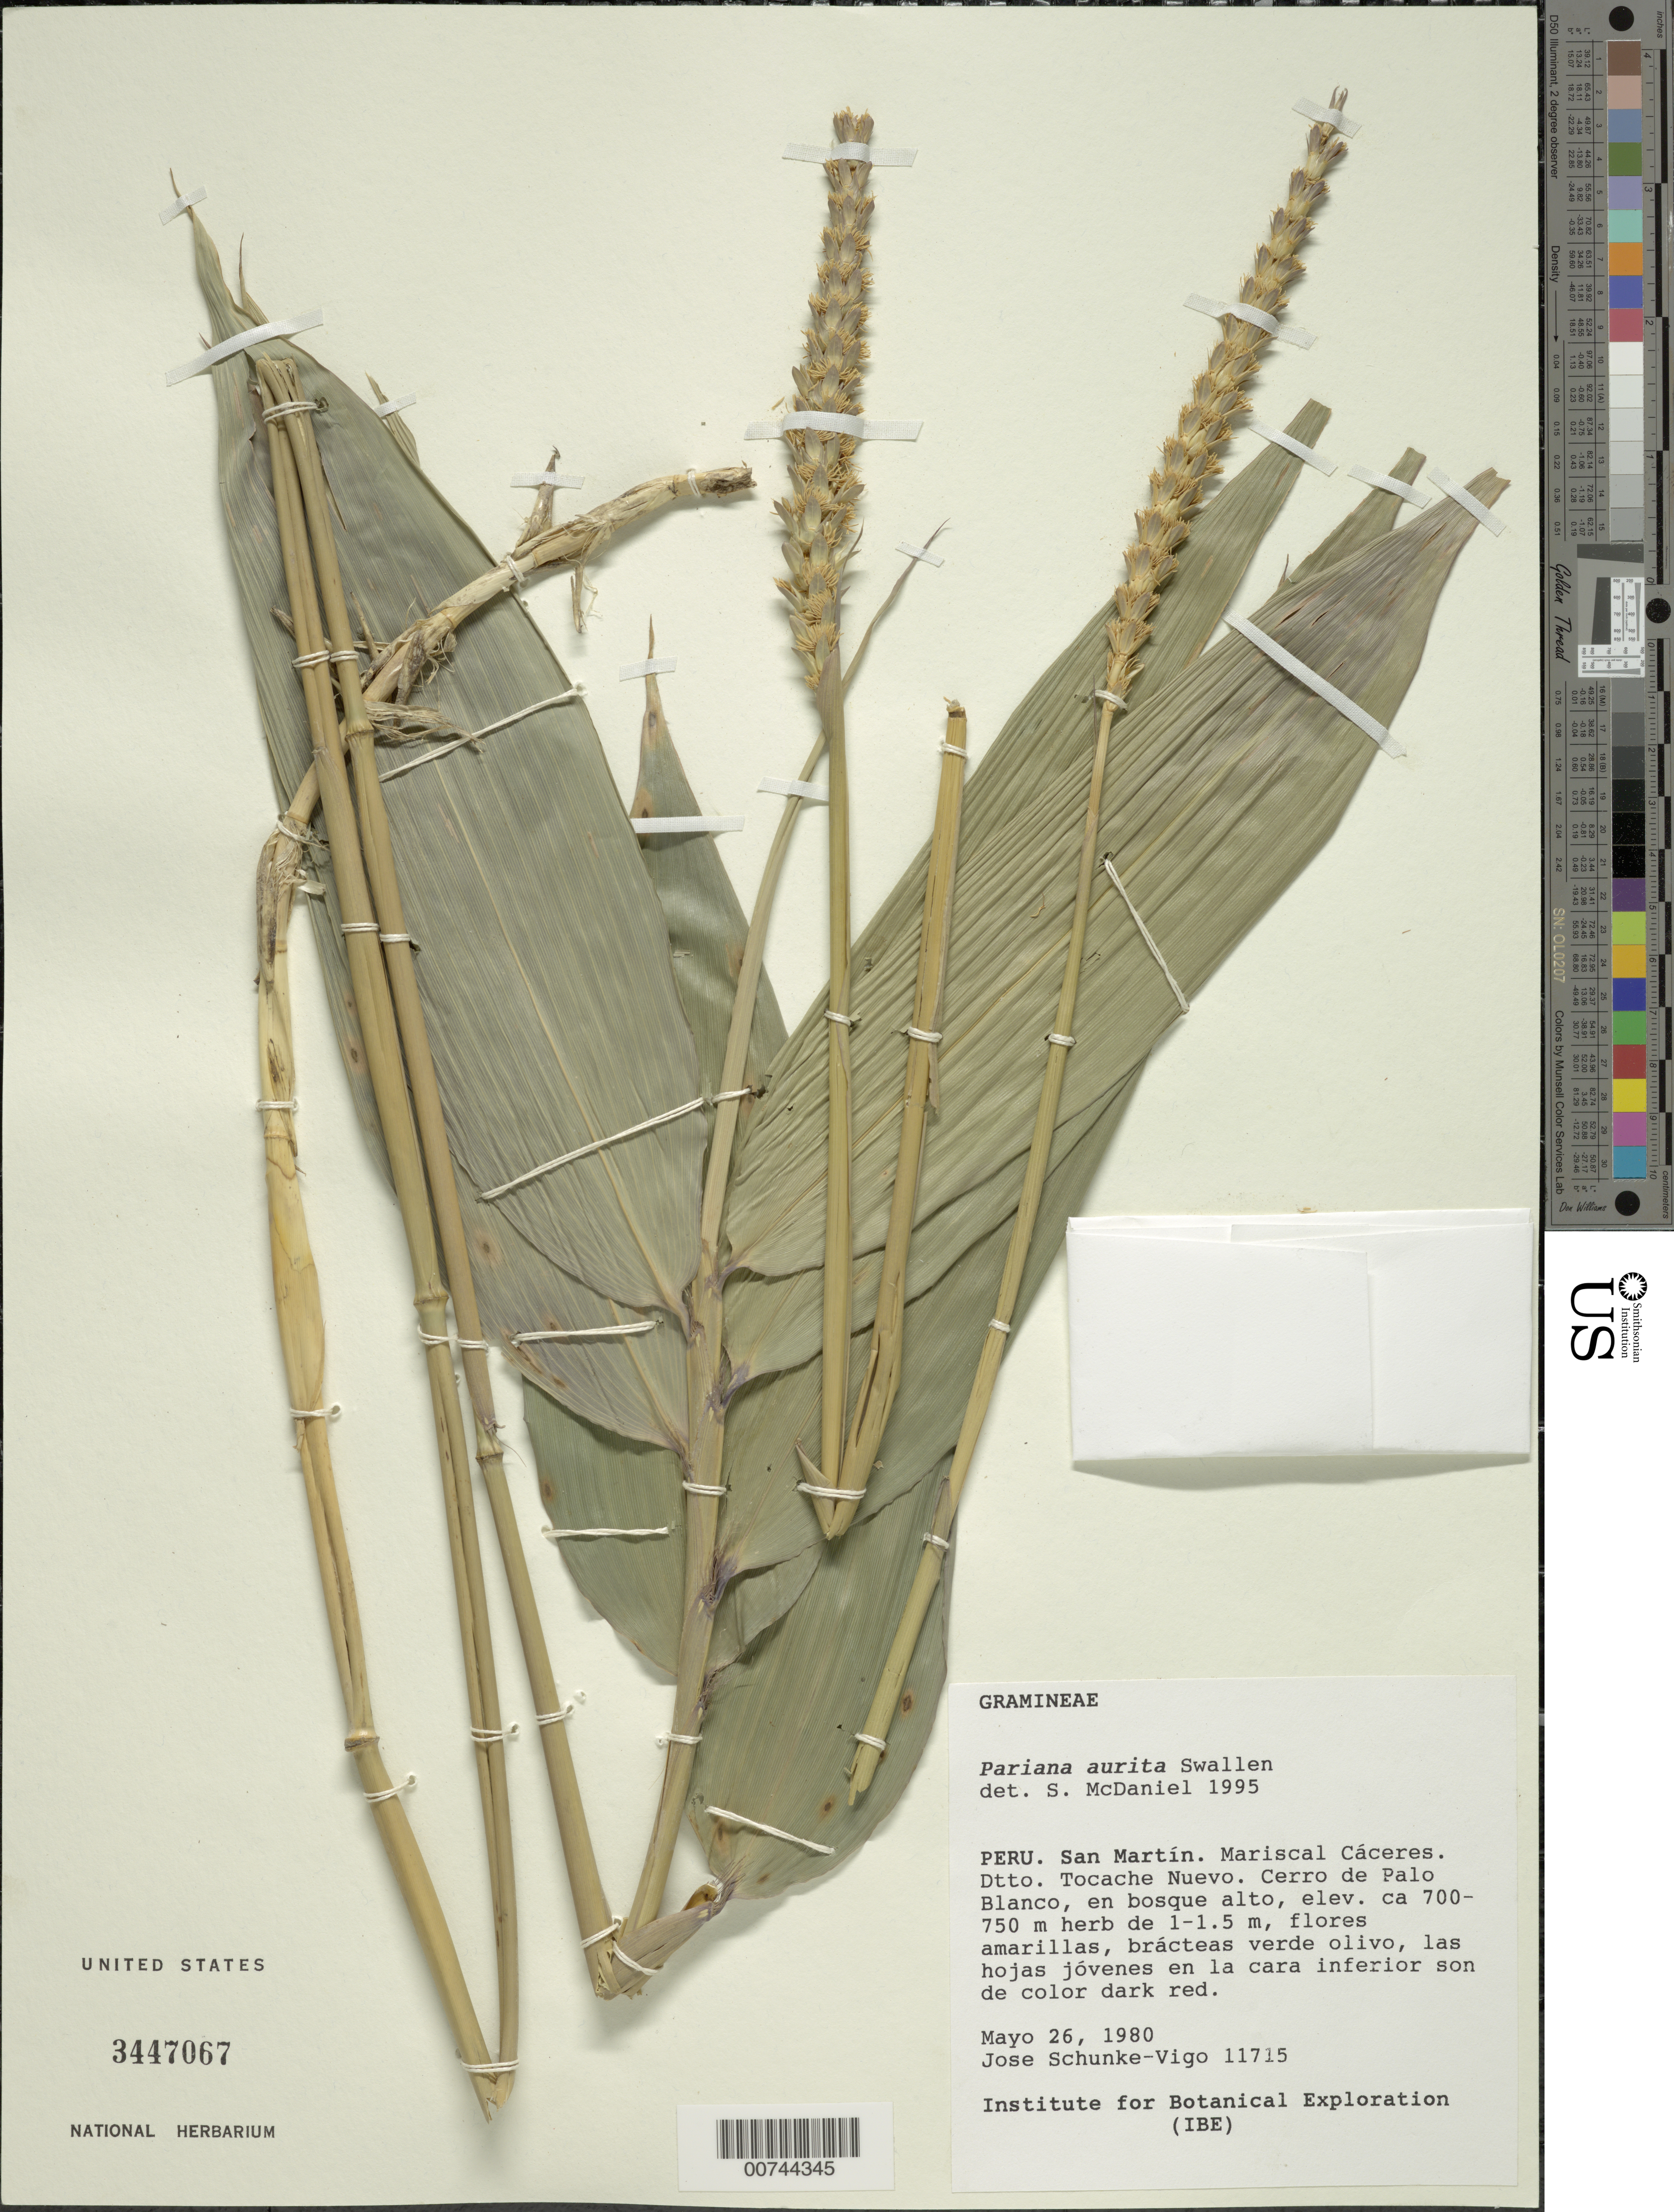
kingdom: Plantae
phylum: Tracheophyta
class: Liliopsida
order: Poales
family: Poaceae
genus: Pariana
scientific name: Pariana aurita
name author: Swallen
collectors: J. Schunke Vigo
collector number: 11715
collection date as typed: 26 May 1980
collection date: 1980-05-26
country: Peru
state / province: San Martín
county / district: Mariscal Cáceres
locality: Tocache Nuevo, Cerro de Palo Blanco.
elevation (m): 700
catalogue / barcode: US 3447067